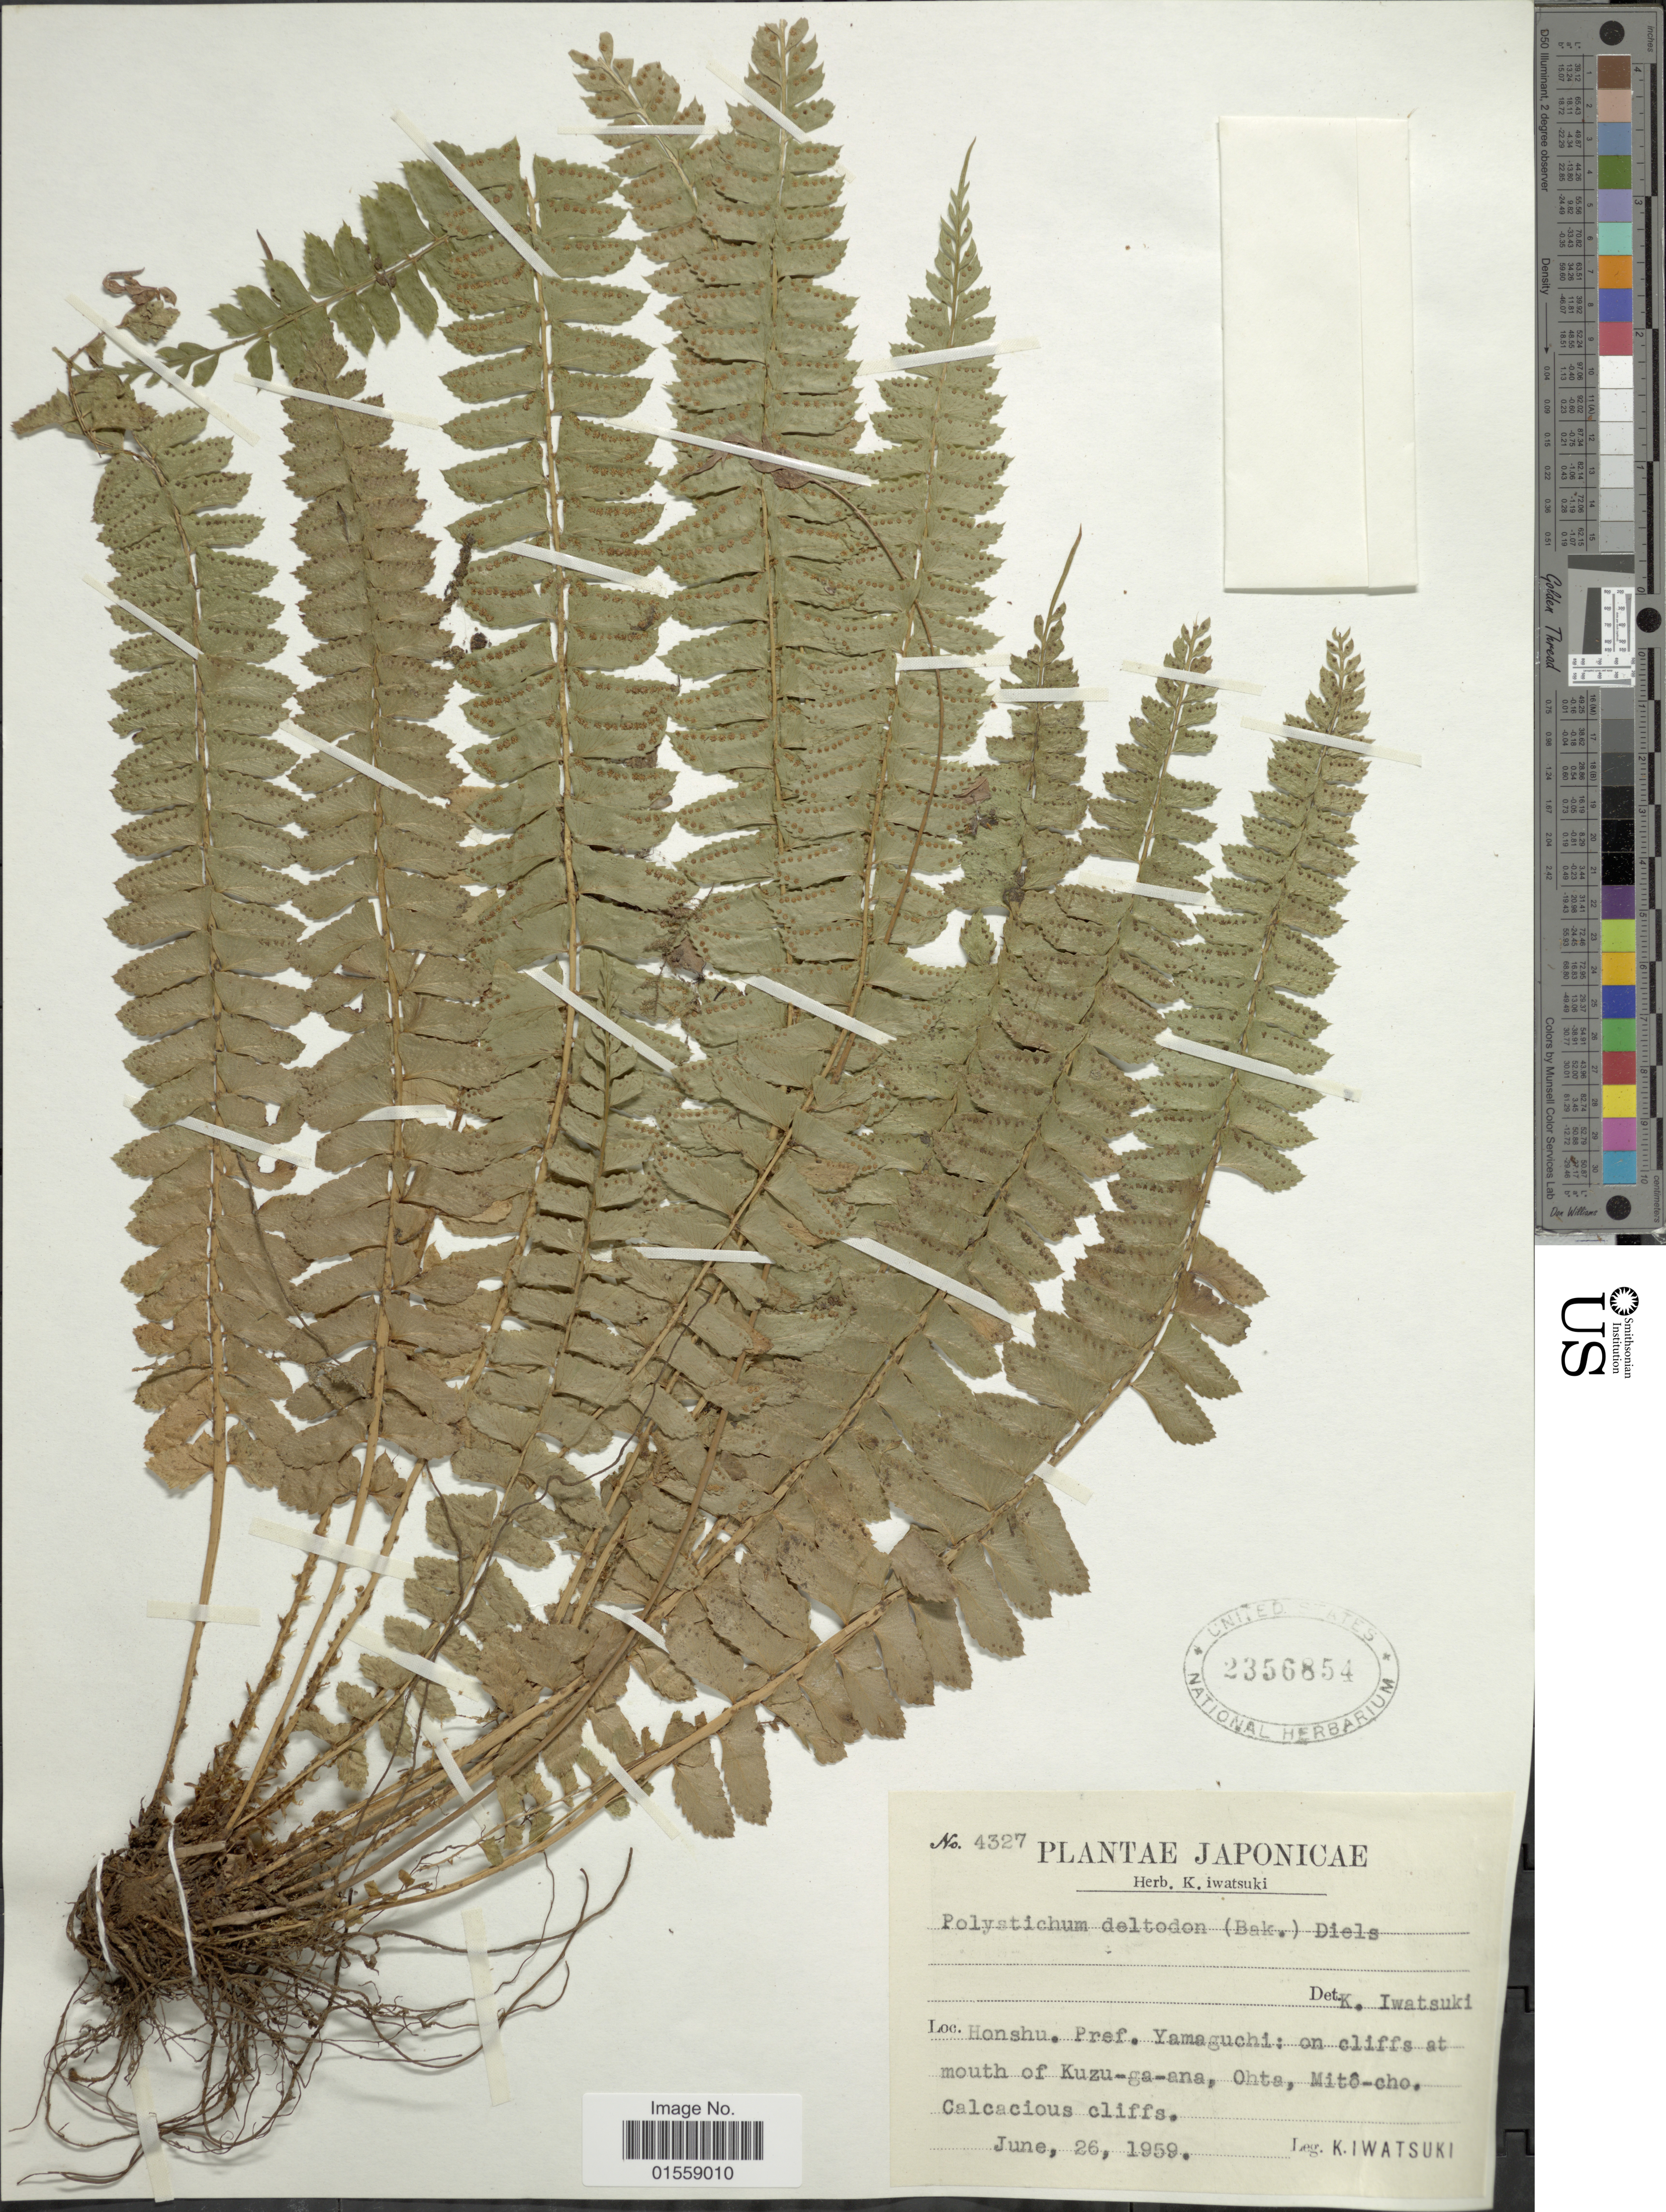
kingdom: Plantae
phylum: Tracheophyta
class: Polypodiopsida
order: Polypodiales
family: Dryopteridaceae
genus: Polystichum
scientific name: Polystichum deltodon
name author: (Baker) Diels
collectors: K. Iwatsuki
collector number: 4327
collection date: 1959-06-26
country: Japan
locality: Honshu, Pref. Yamaguchi: on cliffs at mouth of Kuzu-ga-ana, Ohta, Mito-cho.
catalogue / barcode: US 2356854